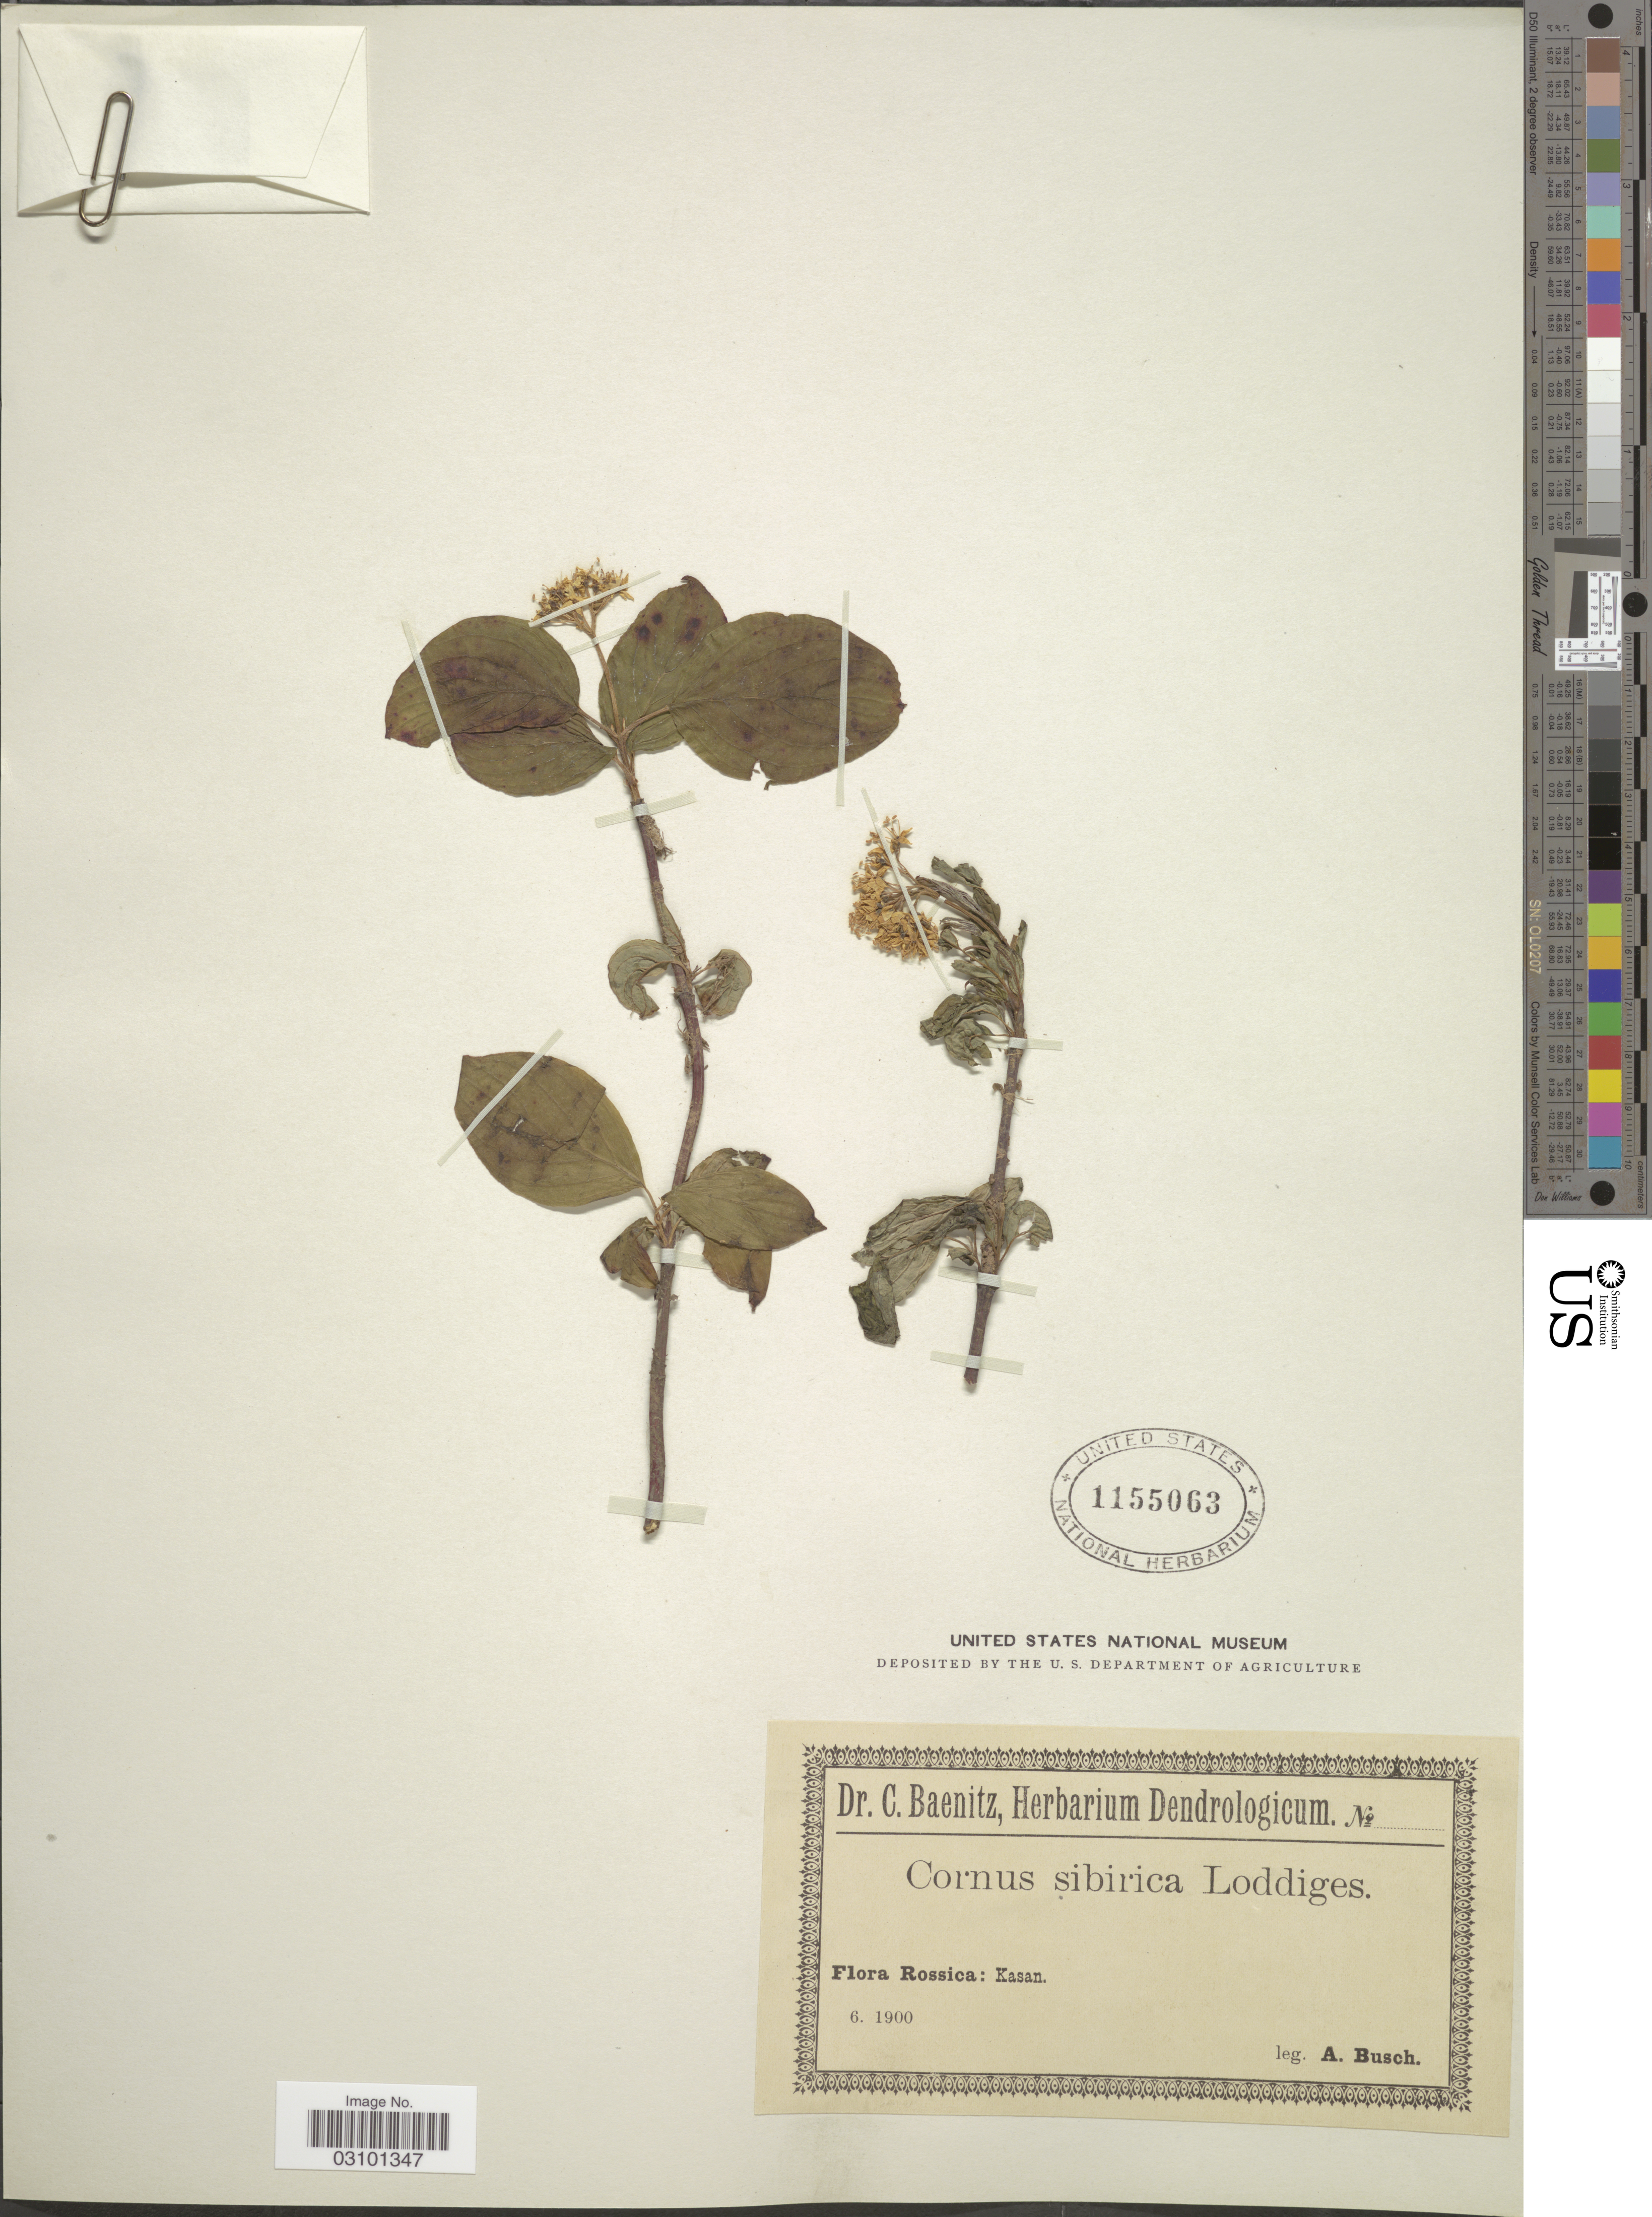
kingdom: Plantae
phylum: Tracheophyta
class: Magnoliopsida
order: Cornales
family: Cornaceae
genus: Cornus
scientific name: Cornus sibirica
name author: Lodd. ex Loudon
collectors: A. Busch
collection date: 1900-06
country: Russian Federation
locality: Rossica: Kasan.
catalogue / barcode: US 1155063